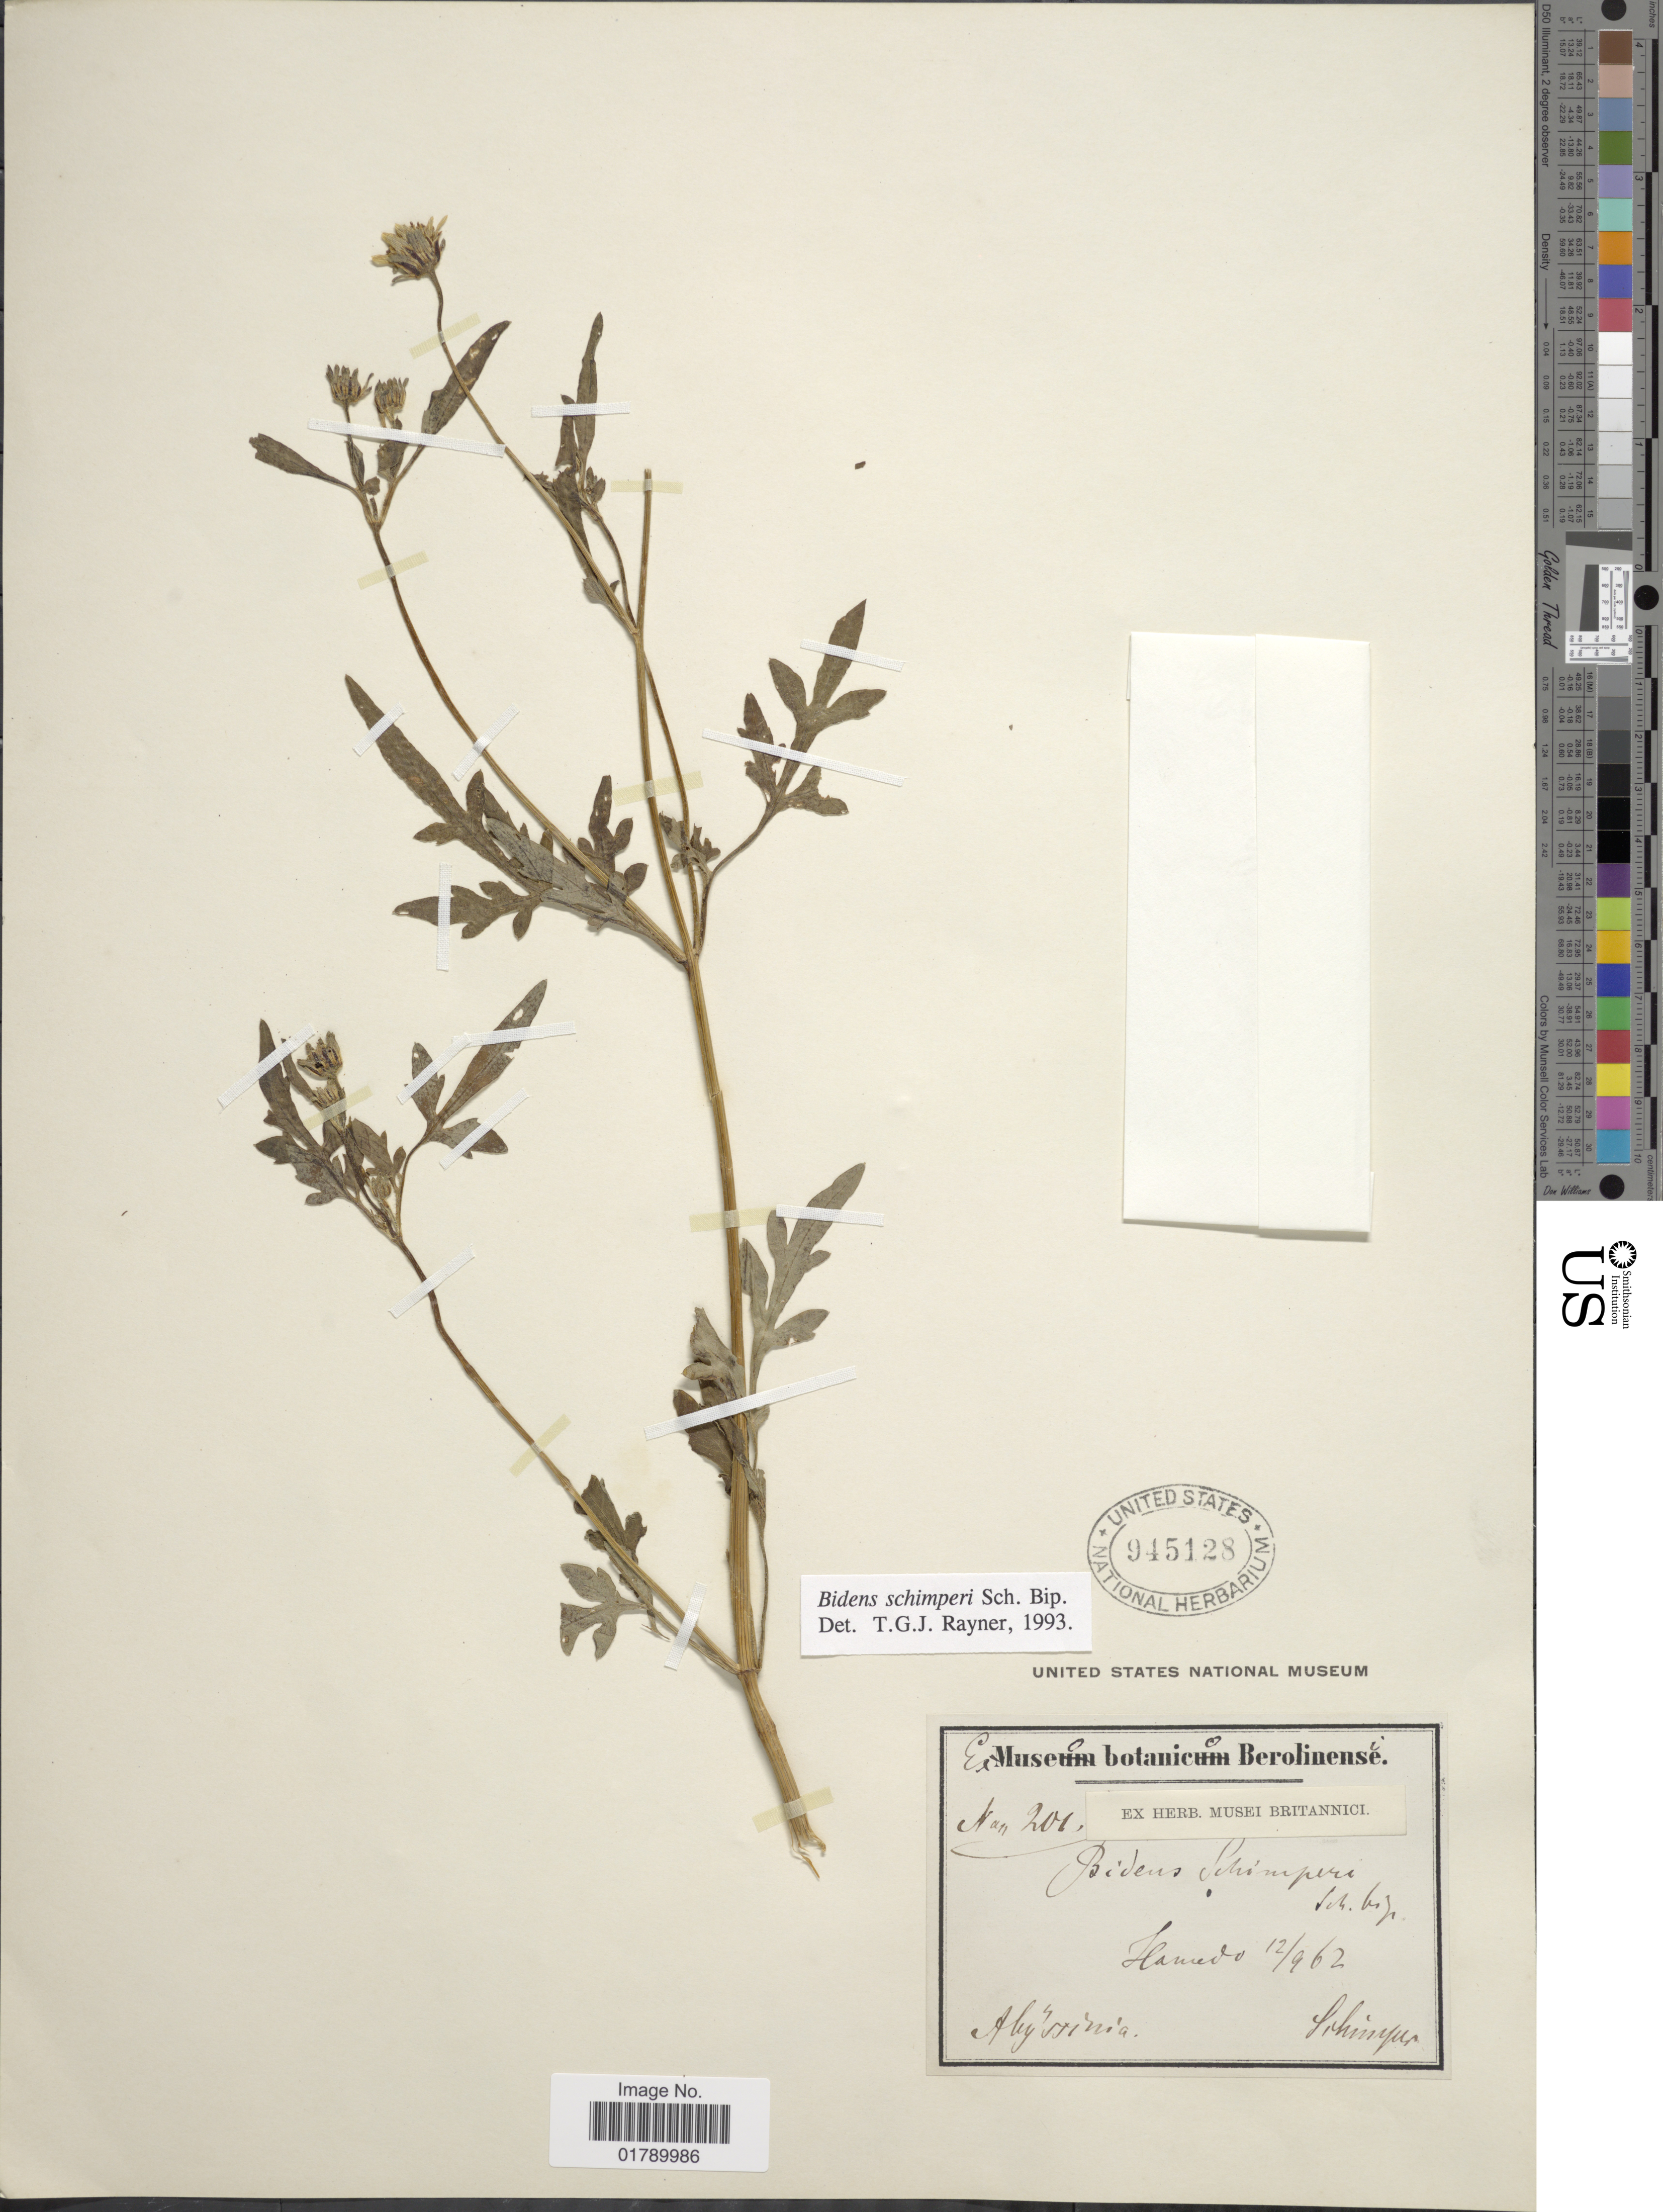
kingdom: Plantae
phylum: Tracheophyta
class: Magnoliopsida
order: Asterales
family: Asteraceae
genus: Bidens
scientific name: Bidens schimperi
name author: Sch. Bip. ex Walpers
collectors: -. Schimper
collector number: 201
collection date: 1962-12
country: Ethiopia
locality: Hamedo, Abyssinia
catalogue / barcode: US 945128